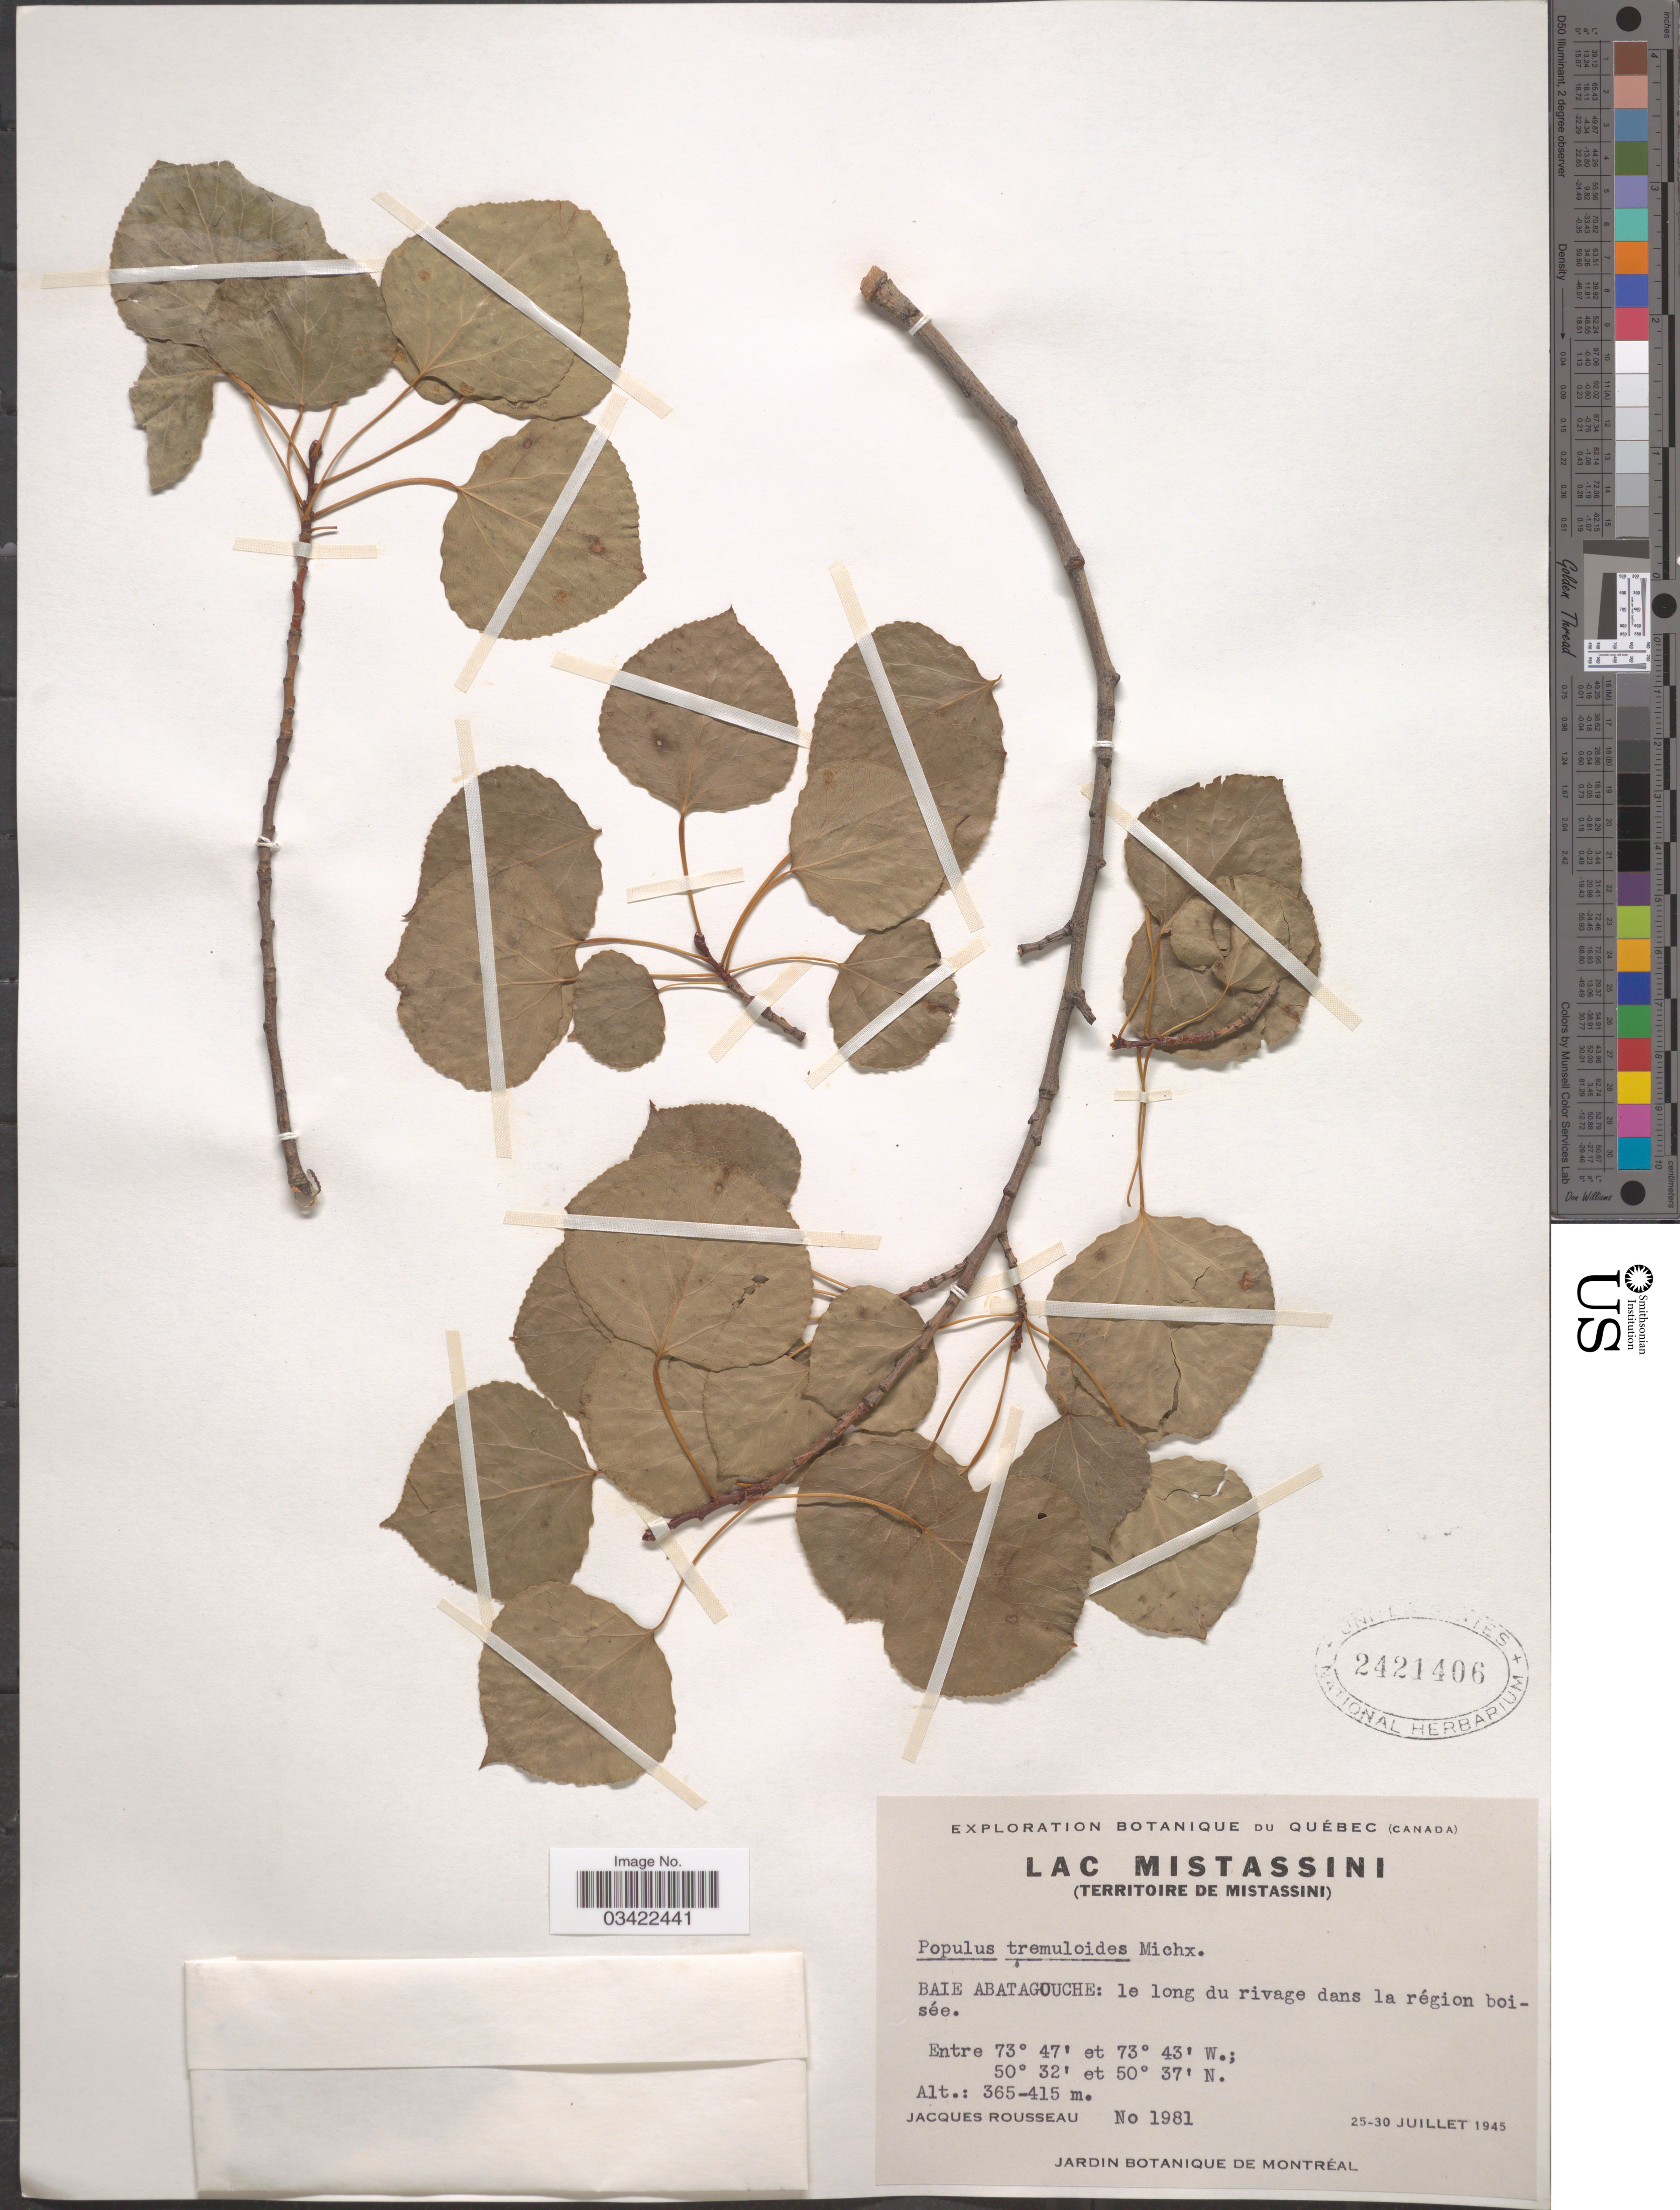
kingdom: Plantae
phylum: Tracheophyta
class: Magnoliopsida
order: Malpighiales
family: Salicaceae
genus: Populus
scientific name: Populus tremuloides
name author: Michx.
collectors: J. Rousseau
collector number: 1981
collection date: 1945-07-25/1945-07-30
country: Canada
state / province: Quebec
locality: Lac Mistassini (Territoire de Mistassini). Baie Abatagouche: le long du rivage dans la région boisée.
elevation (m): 365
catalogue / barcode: US 2421406